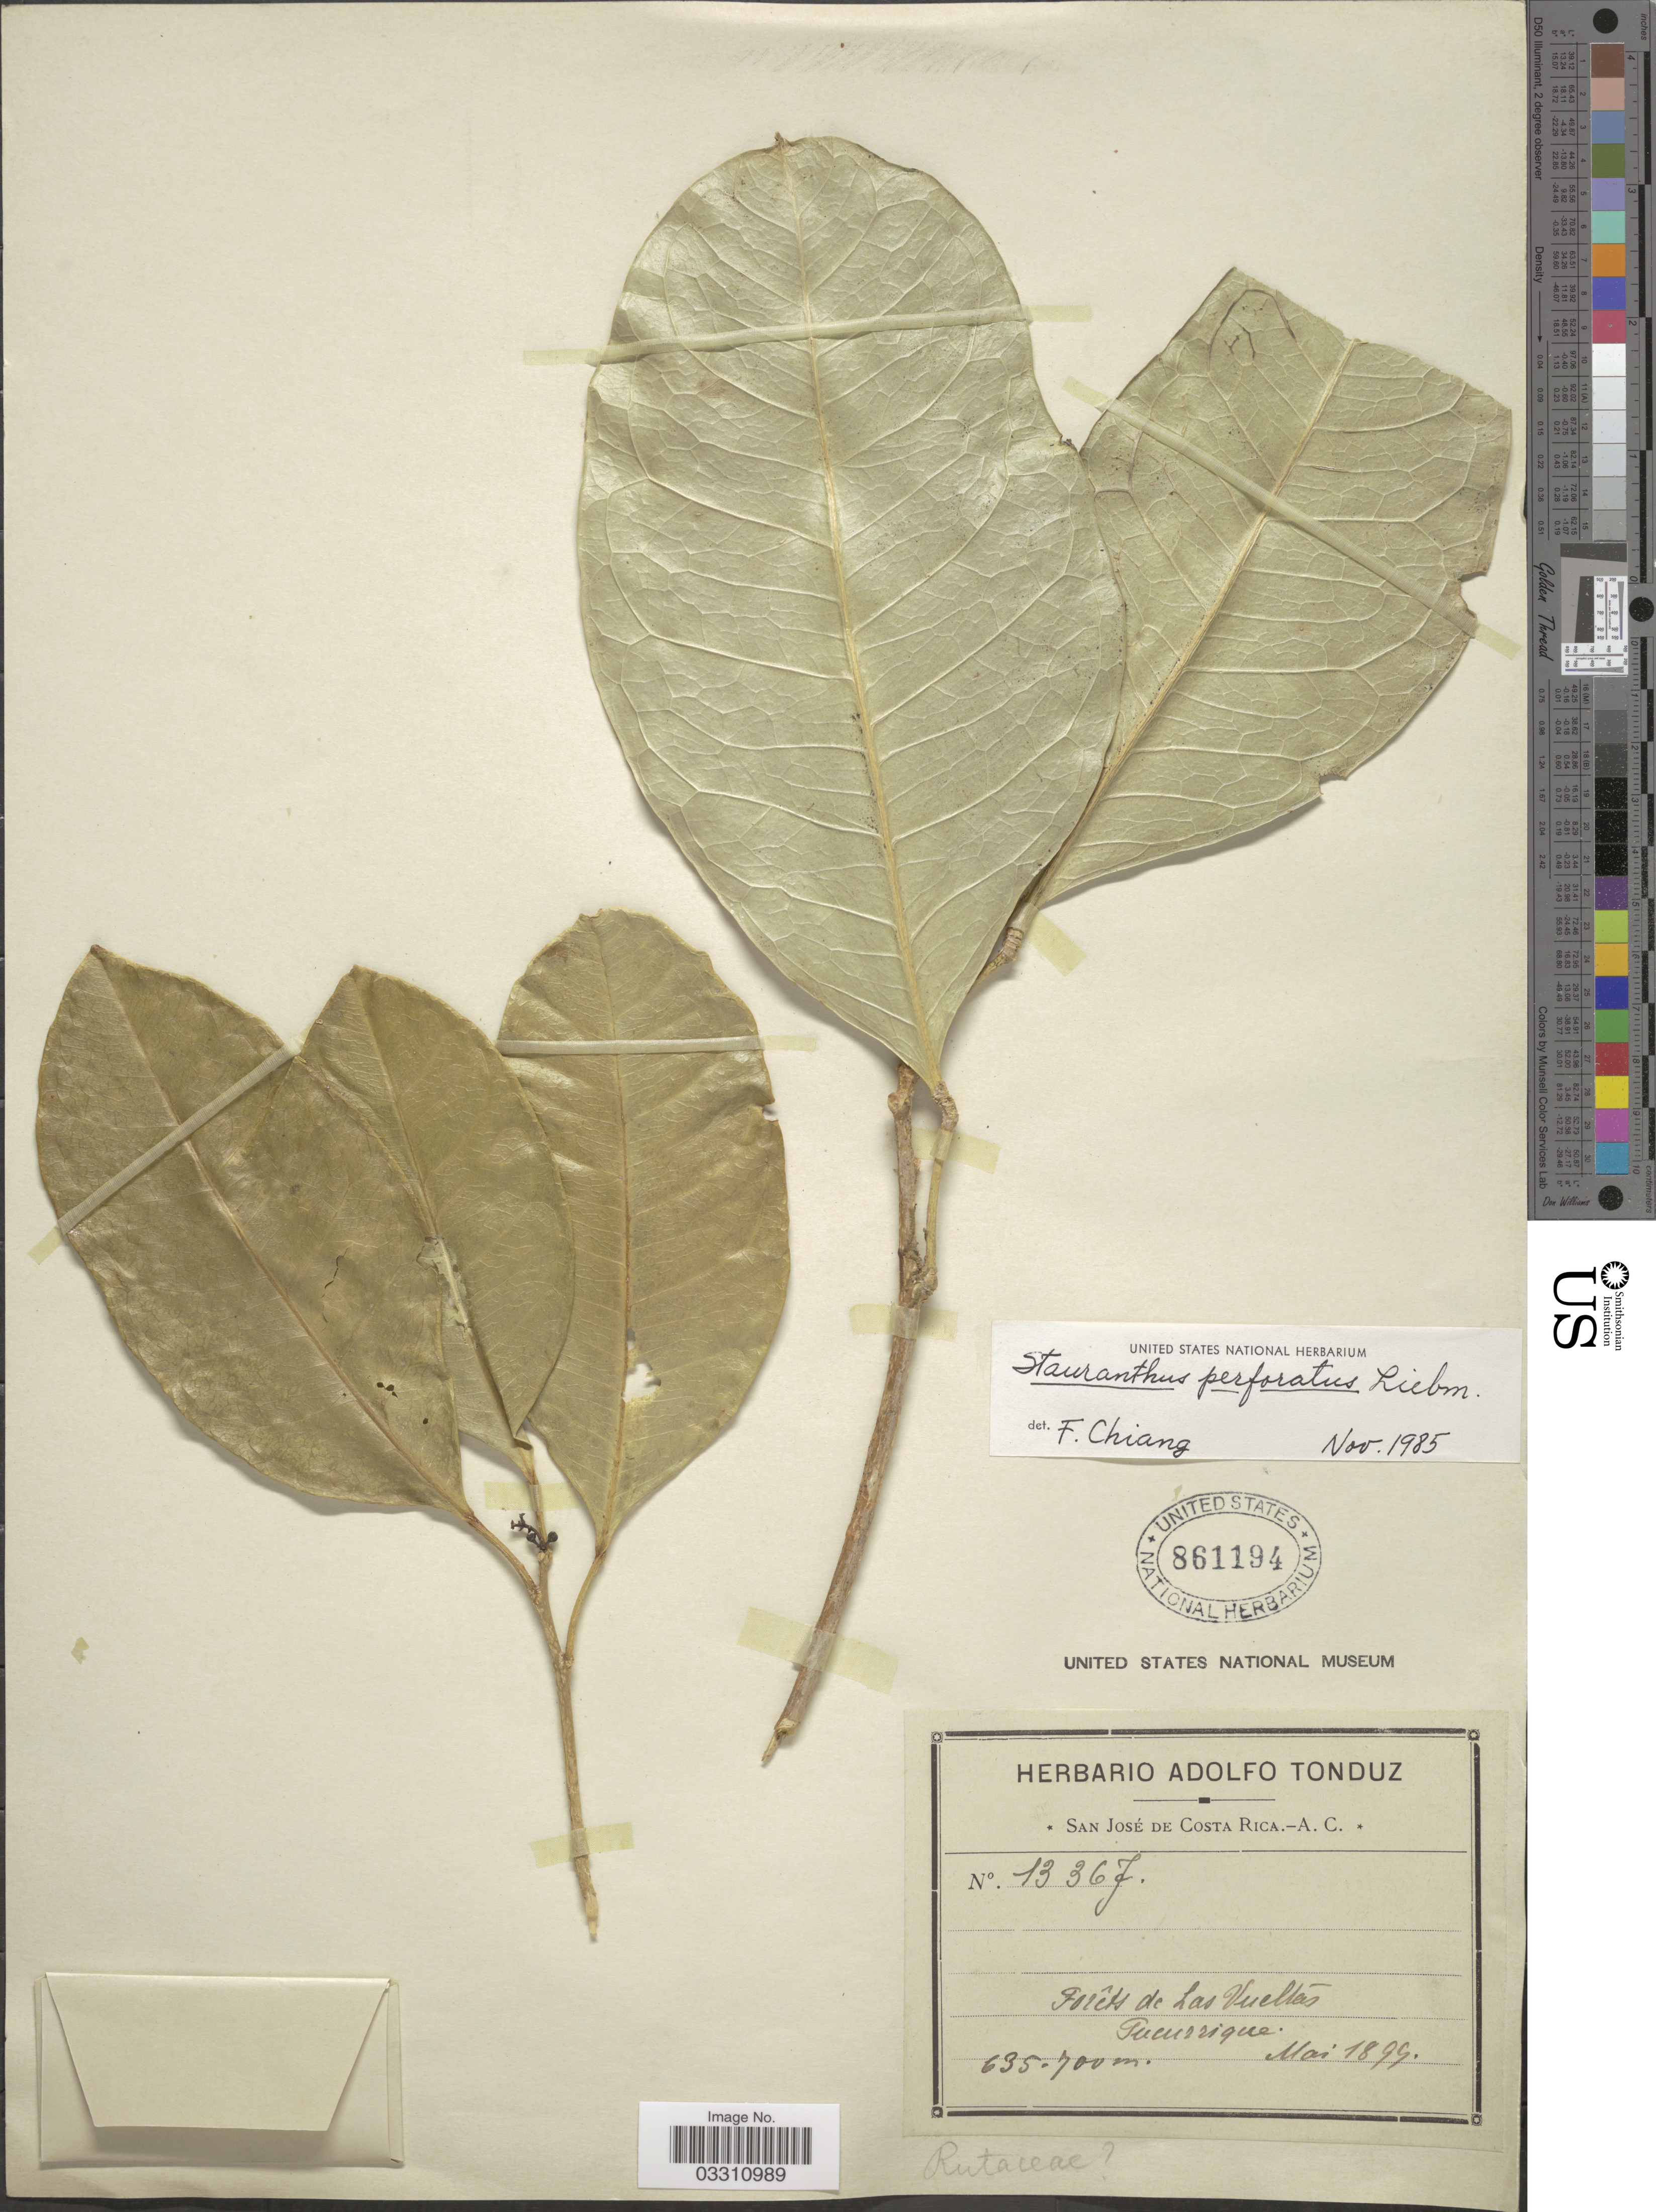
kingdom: Plantae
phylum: Tracheophyta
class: Magnoliopsida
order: Sapindales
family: Rutaceae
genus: Stauranthus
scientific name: Stauranthus perforatus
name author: Liebm.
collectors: ex Herb. Adolfo Tonduz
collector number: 13367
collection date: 1899-05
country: Costa Rica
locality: Forêts de Las Vueltas, Tucurrique.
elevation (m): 635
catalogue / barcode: US 861194